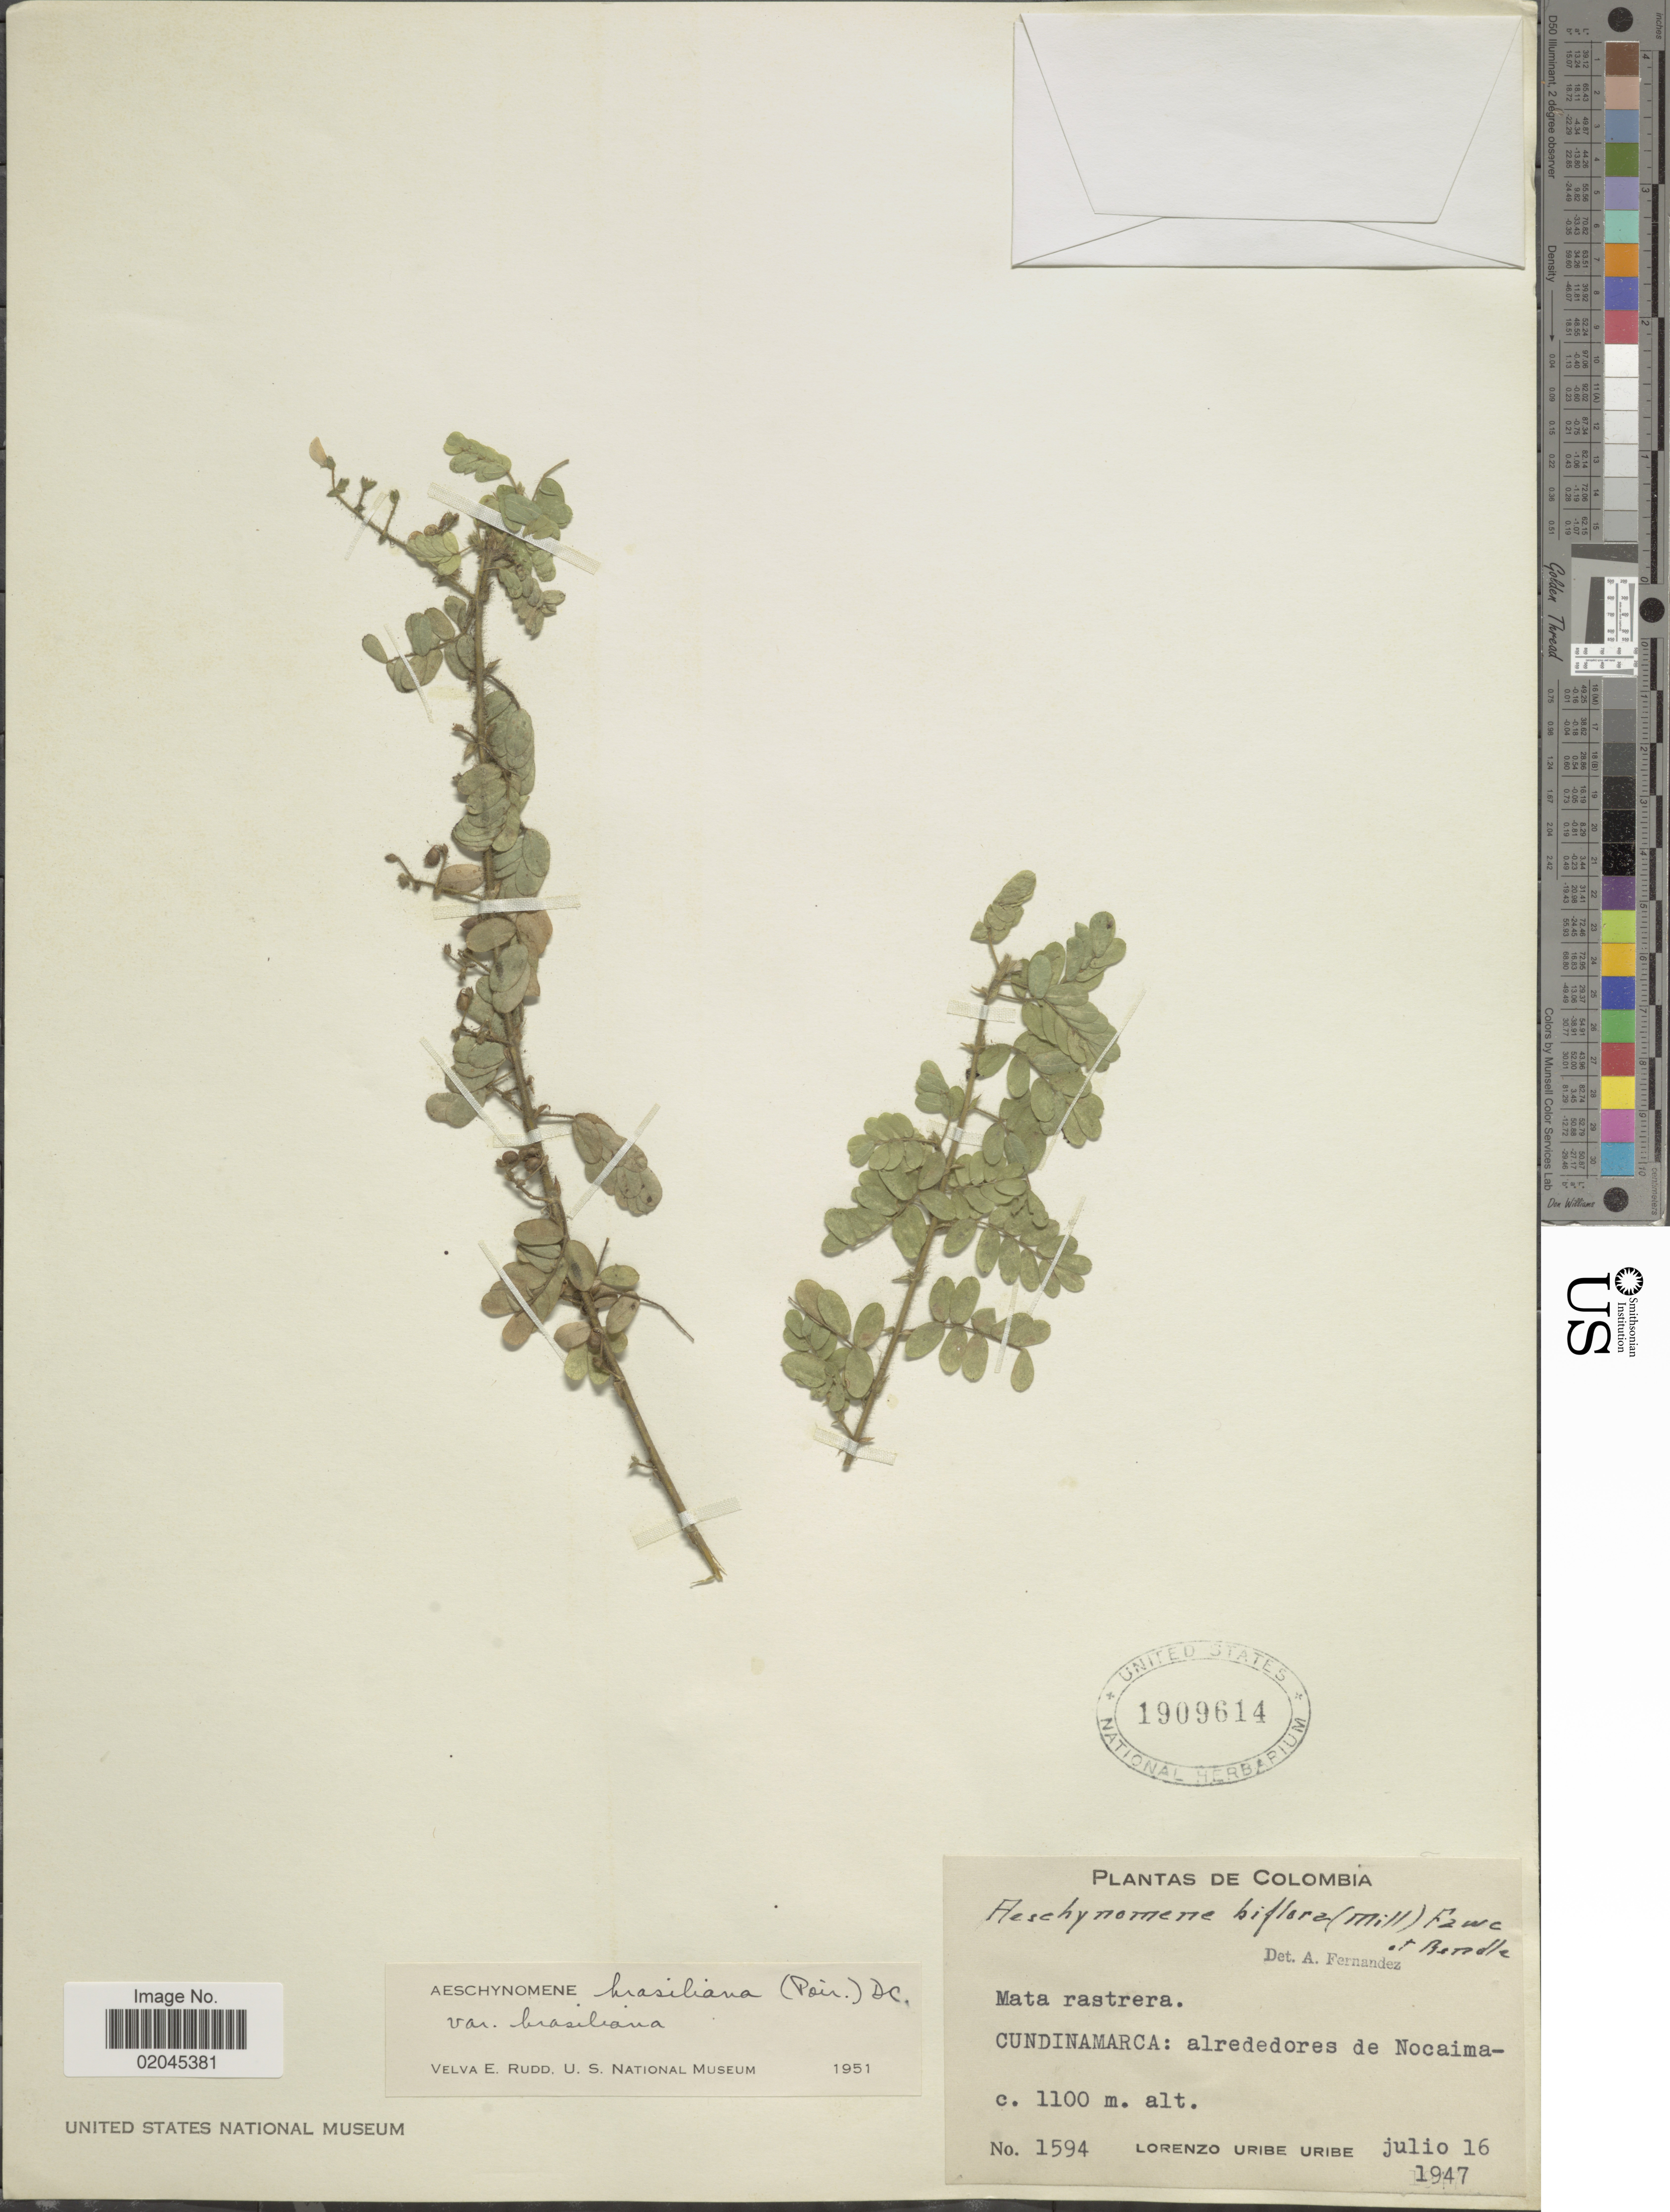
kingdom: Plantae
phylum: Tracheophyta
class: Magnoliopsida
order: Fabales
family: Fabaceae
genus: Aeschynomene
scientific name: Aeschynomene brasiliana var. brasiliana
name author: (Poir.) DC.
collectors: L. Uribe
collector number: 1594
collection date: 1947-07-16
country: Colombia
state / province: Cundinamarca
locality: Cundinamarca: alrededores de Nocaima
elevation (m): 1100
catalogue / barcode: US 1909614